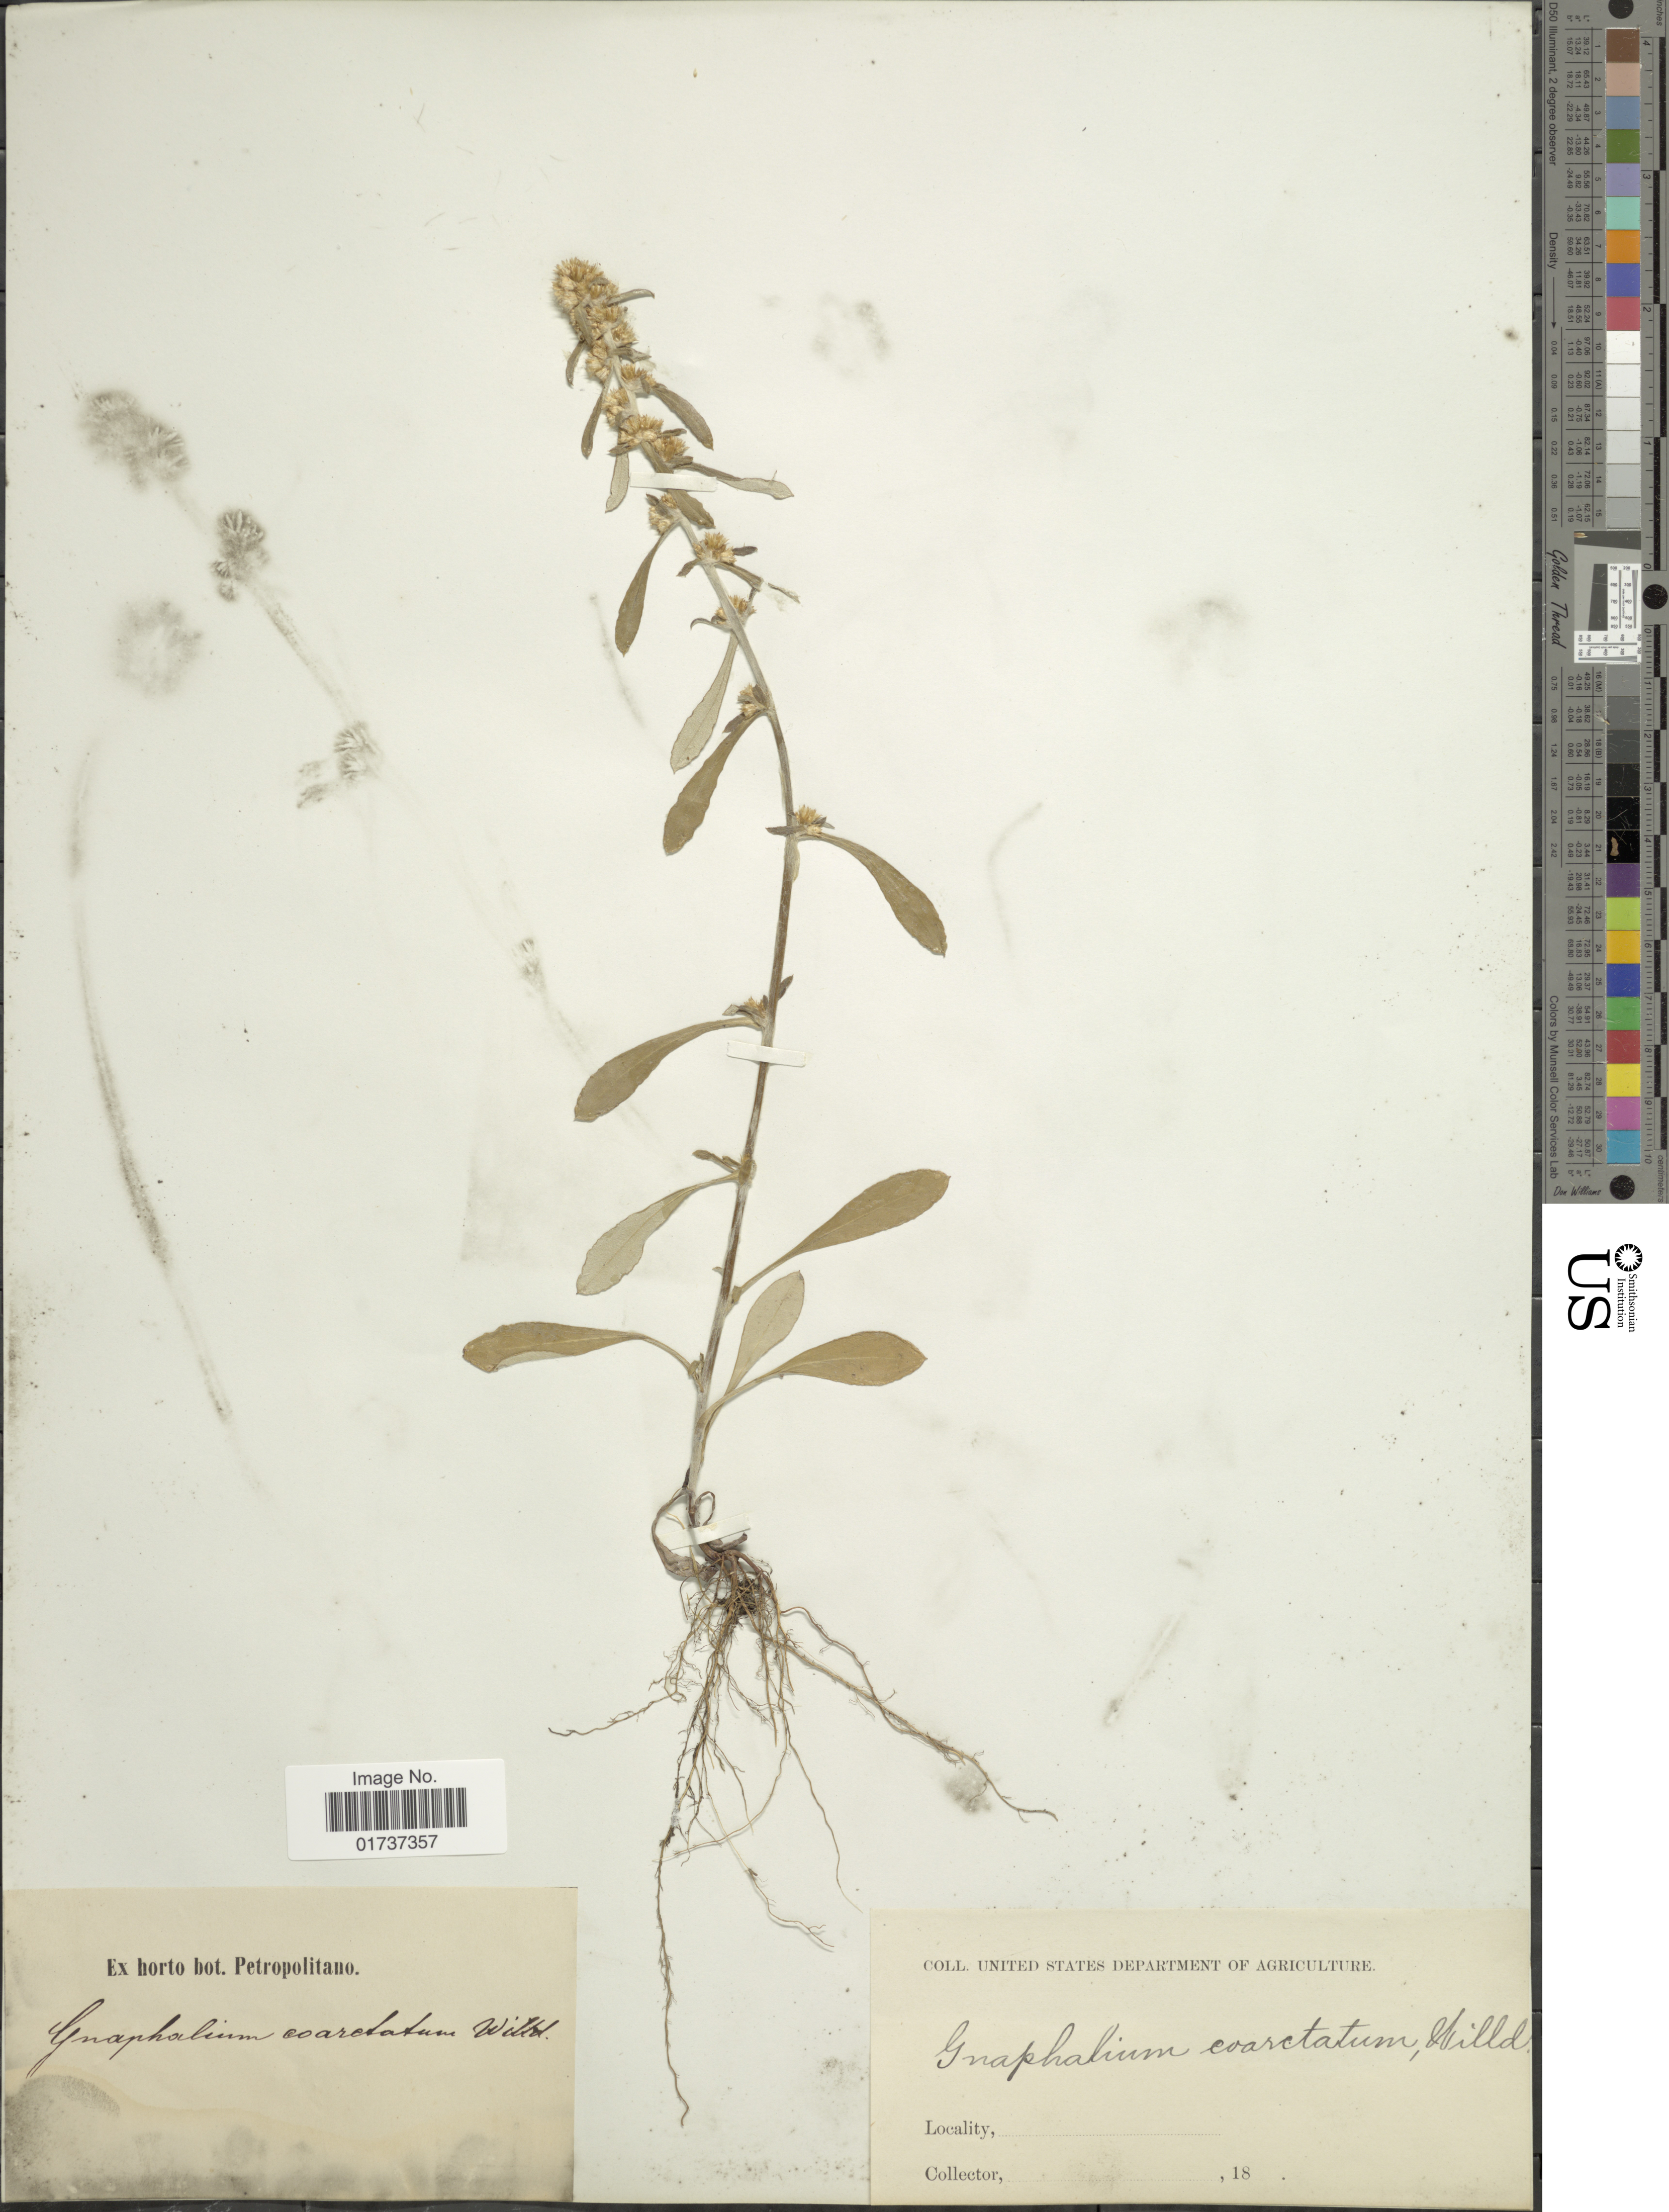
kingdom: Plantae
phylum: Tracheophyta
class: Magnoliopsida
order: Asterales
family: Asteraceae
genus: Gnaphalium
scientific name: Gnaphalium coarctatum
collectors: ex Horto Bot. Petropolitano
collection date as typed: Transcribed d/m/y: //18